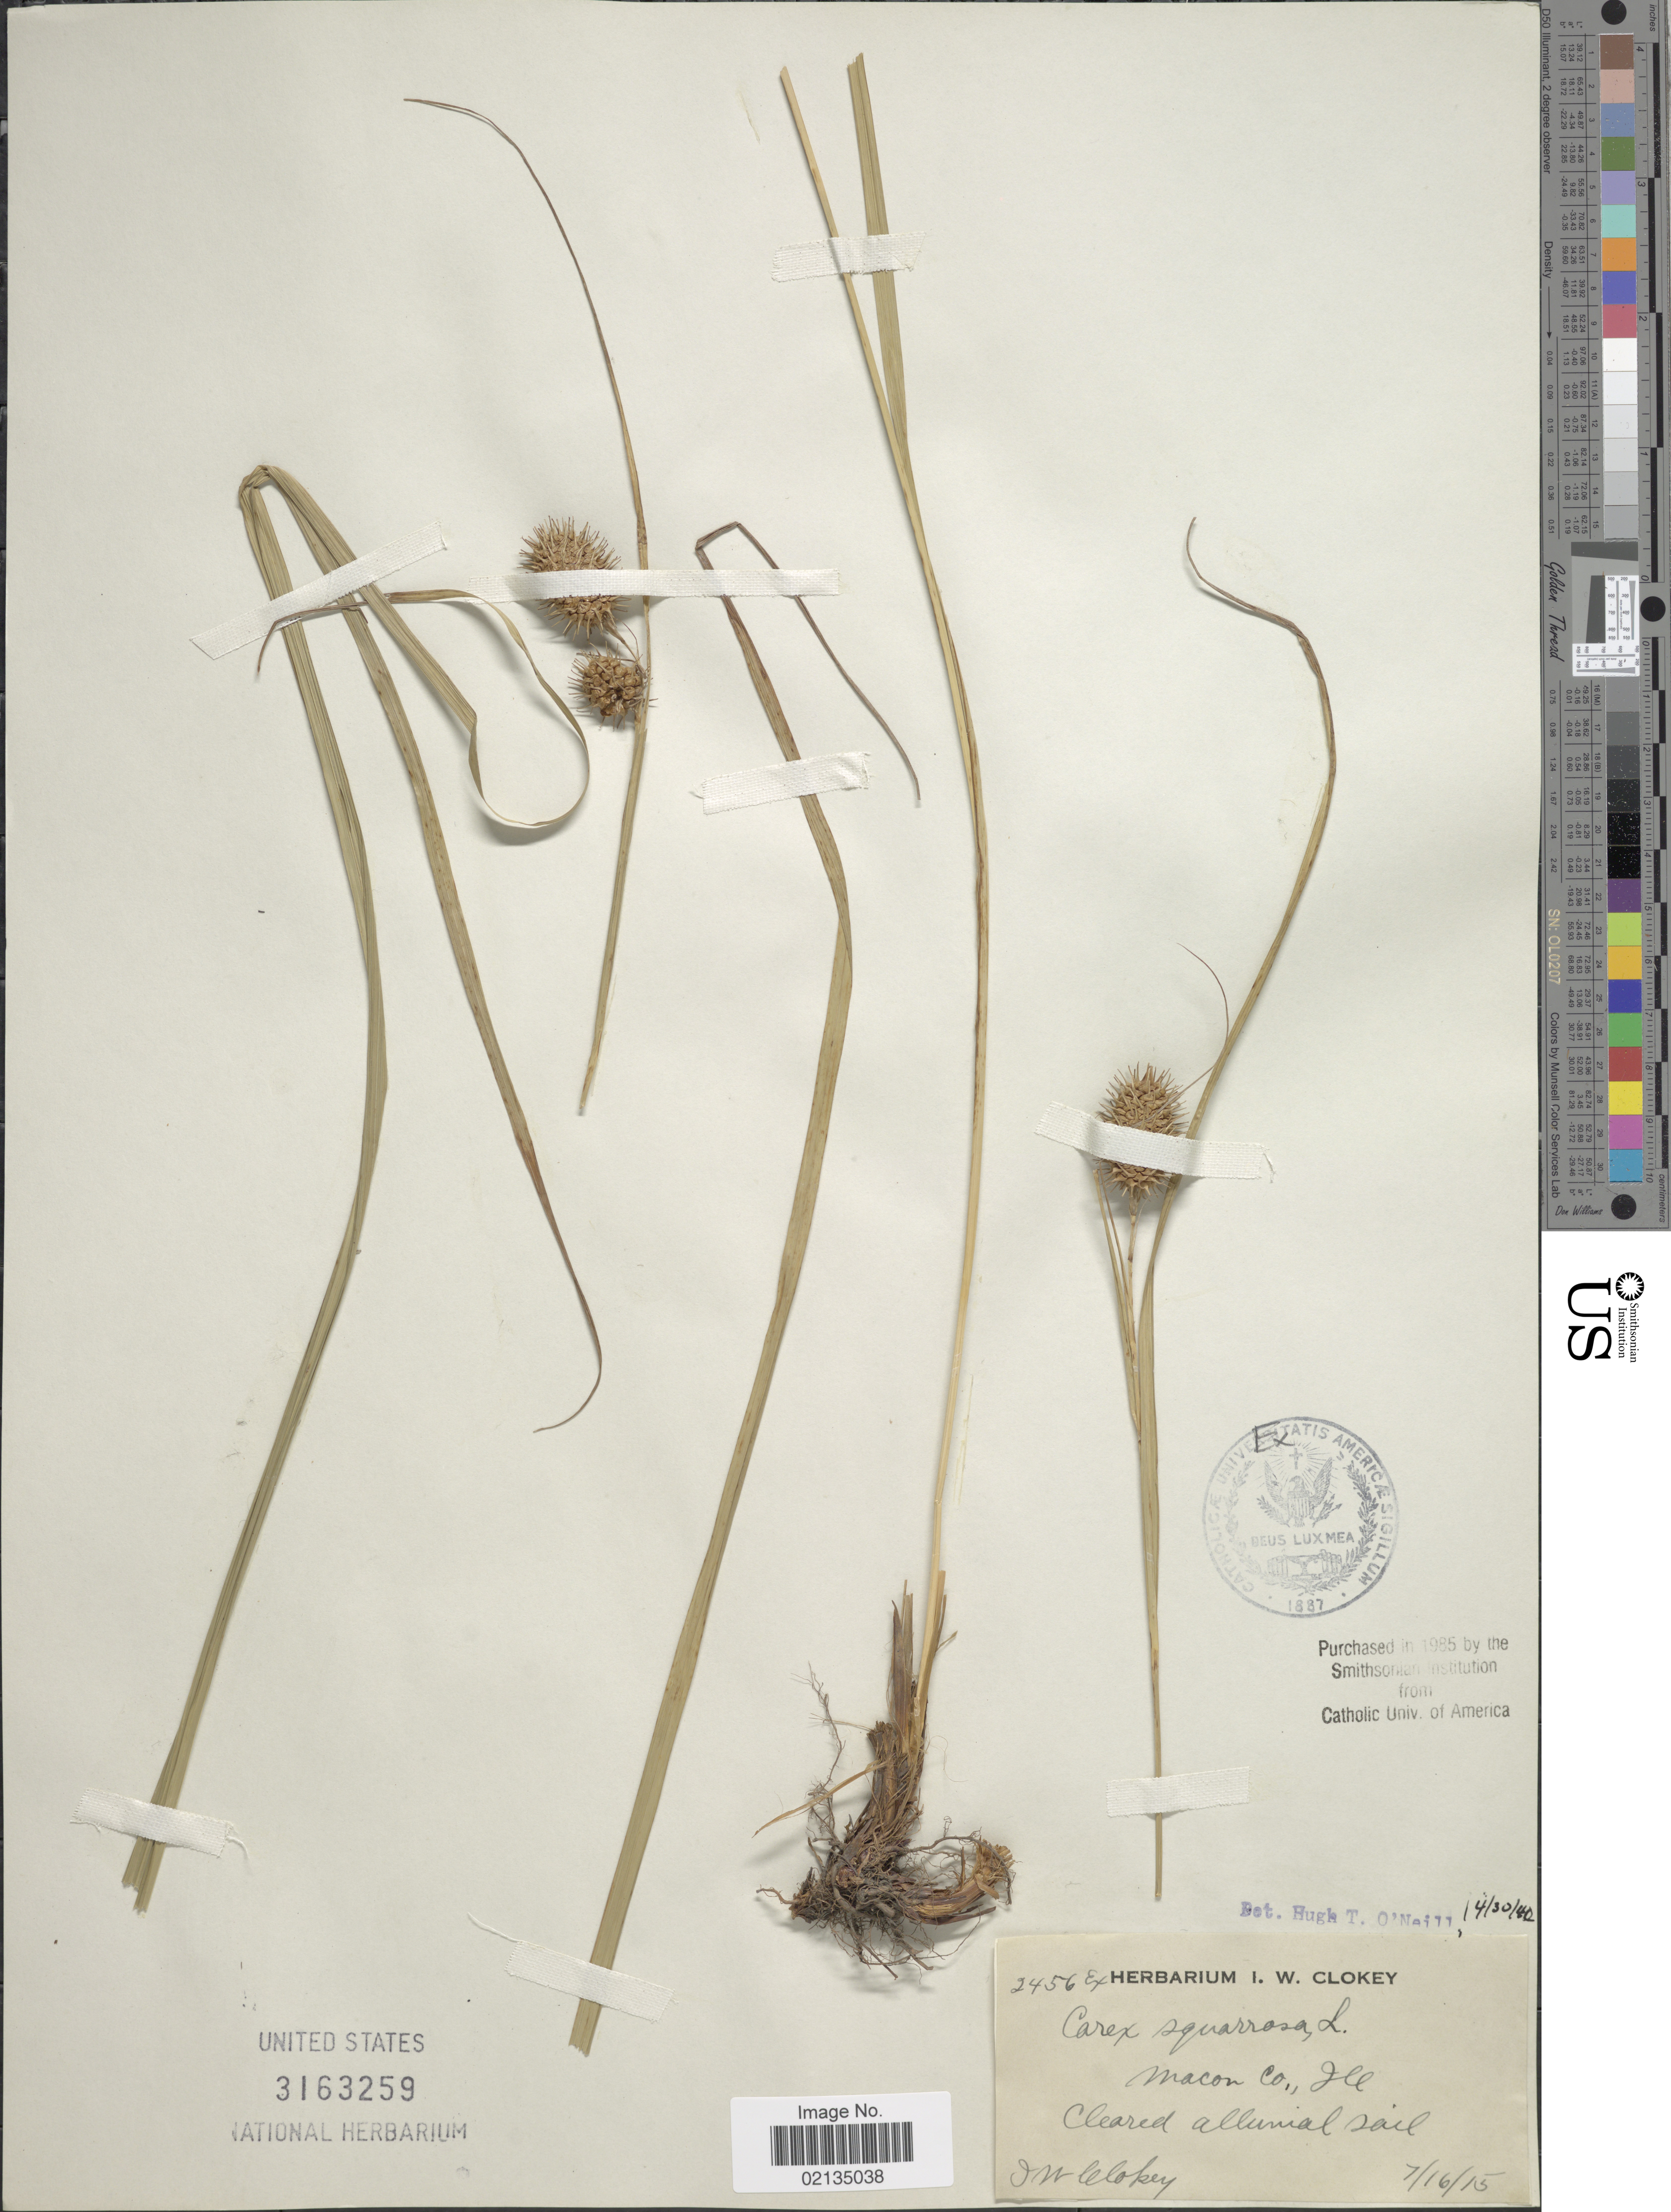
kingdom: Plantae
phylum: Tracheophyta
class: Liliopsida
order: Poales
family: Cyperaceae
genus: Carex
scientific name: Carex squarrosa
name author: L.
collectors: I. W. Clokey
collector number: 2456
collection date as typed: Transcribed d/m/y: 16/7/15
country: United States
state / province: Illinois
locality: Macon Co., Ill. Cleared alluvila soil.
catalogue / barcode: US 3163259